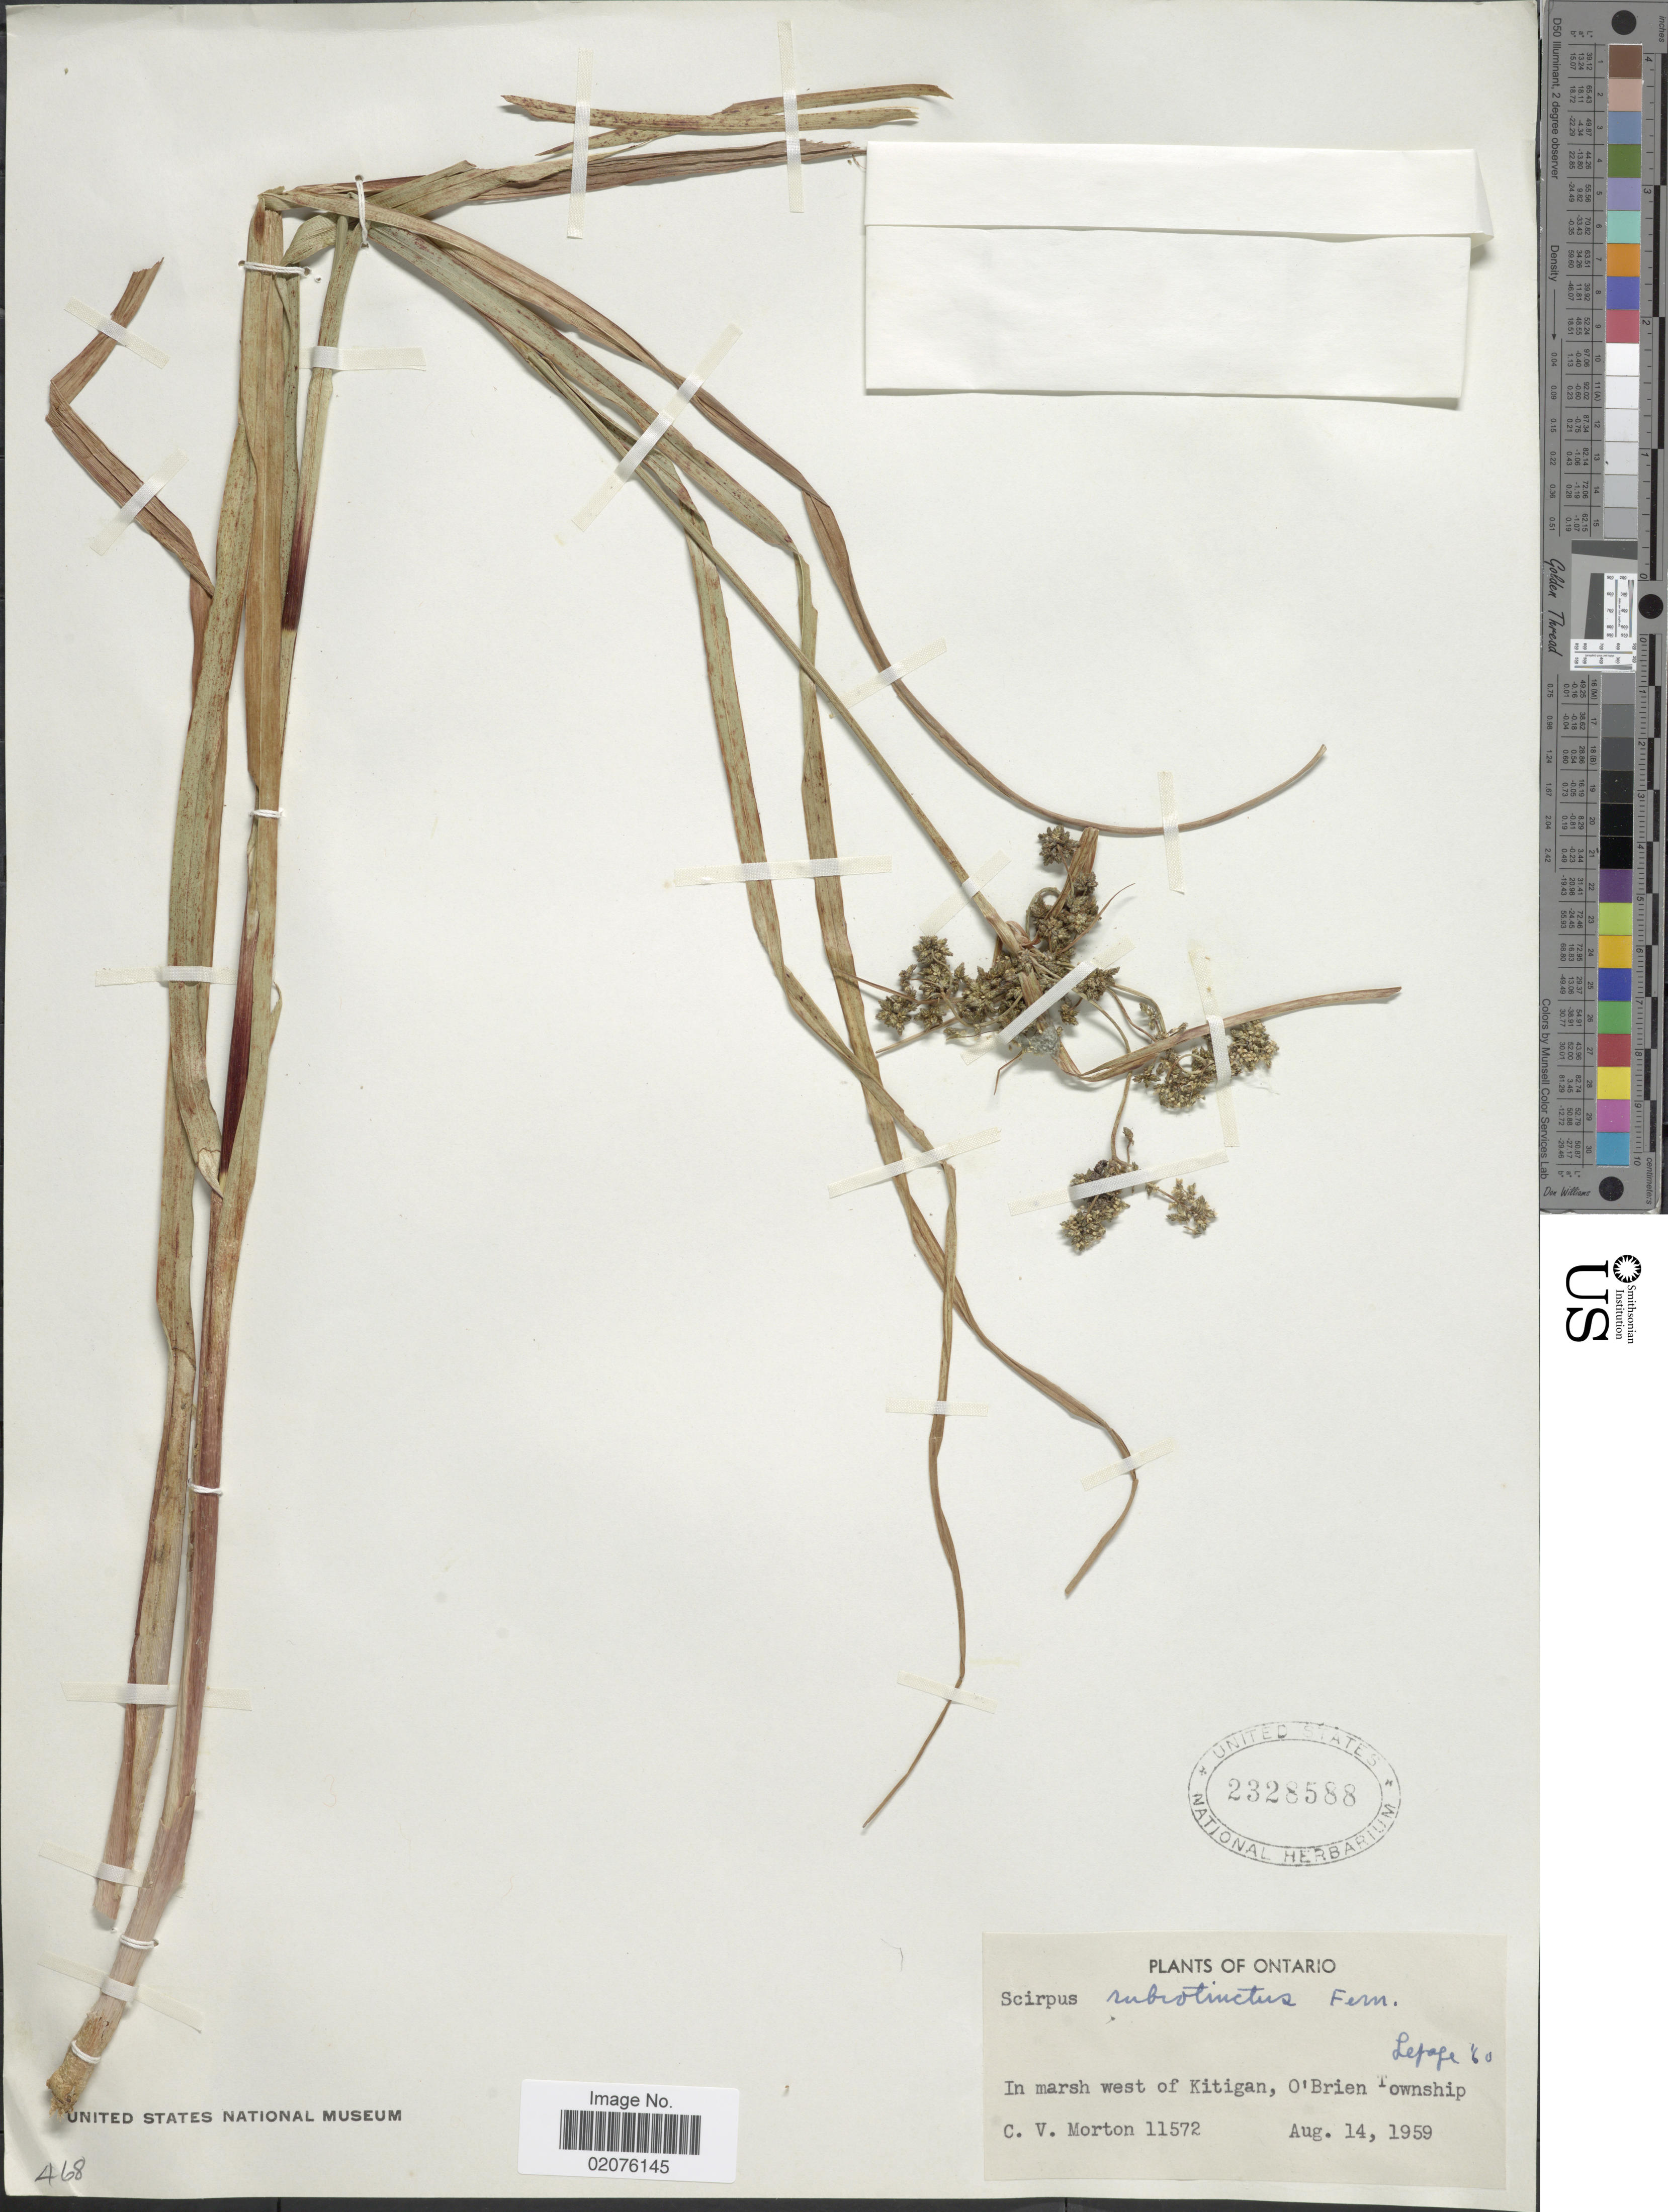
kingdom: Plantae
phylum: Tracheophyta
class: Liliopsida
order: Poales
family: Cyperaceae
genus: Scirpus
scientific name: Scirpus microcarpus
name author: J. Presl & C. Presl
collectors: C. V. Morton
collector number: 11572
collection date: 1959-08-14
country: Canada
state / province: Ontario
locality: In marsh west of Kitigan, O'Brien Township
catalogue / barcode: US 2328588